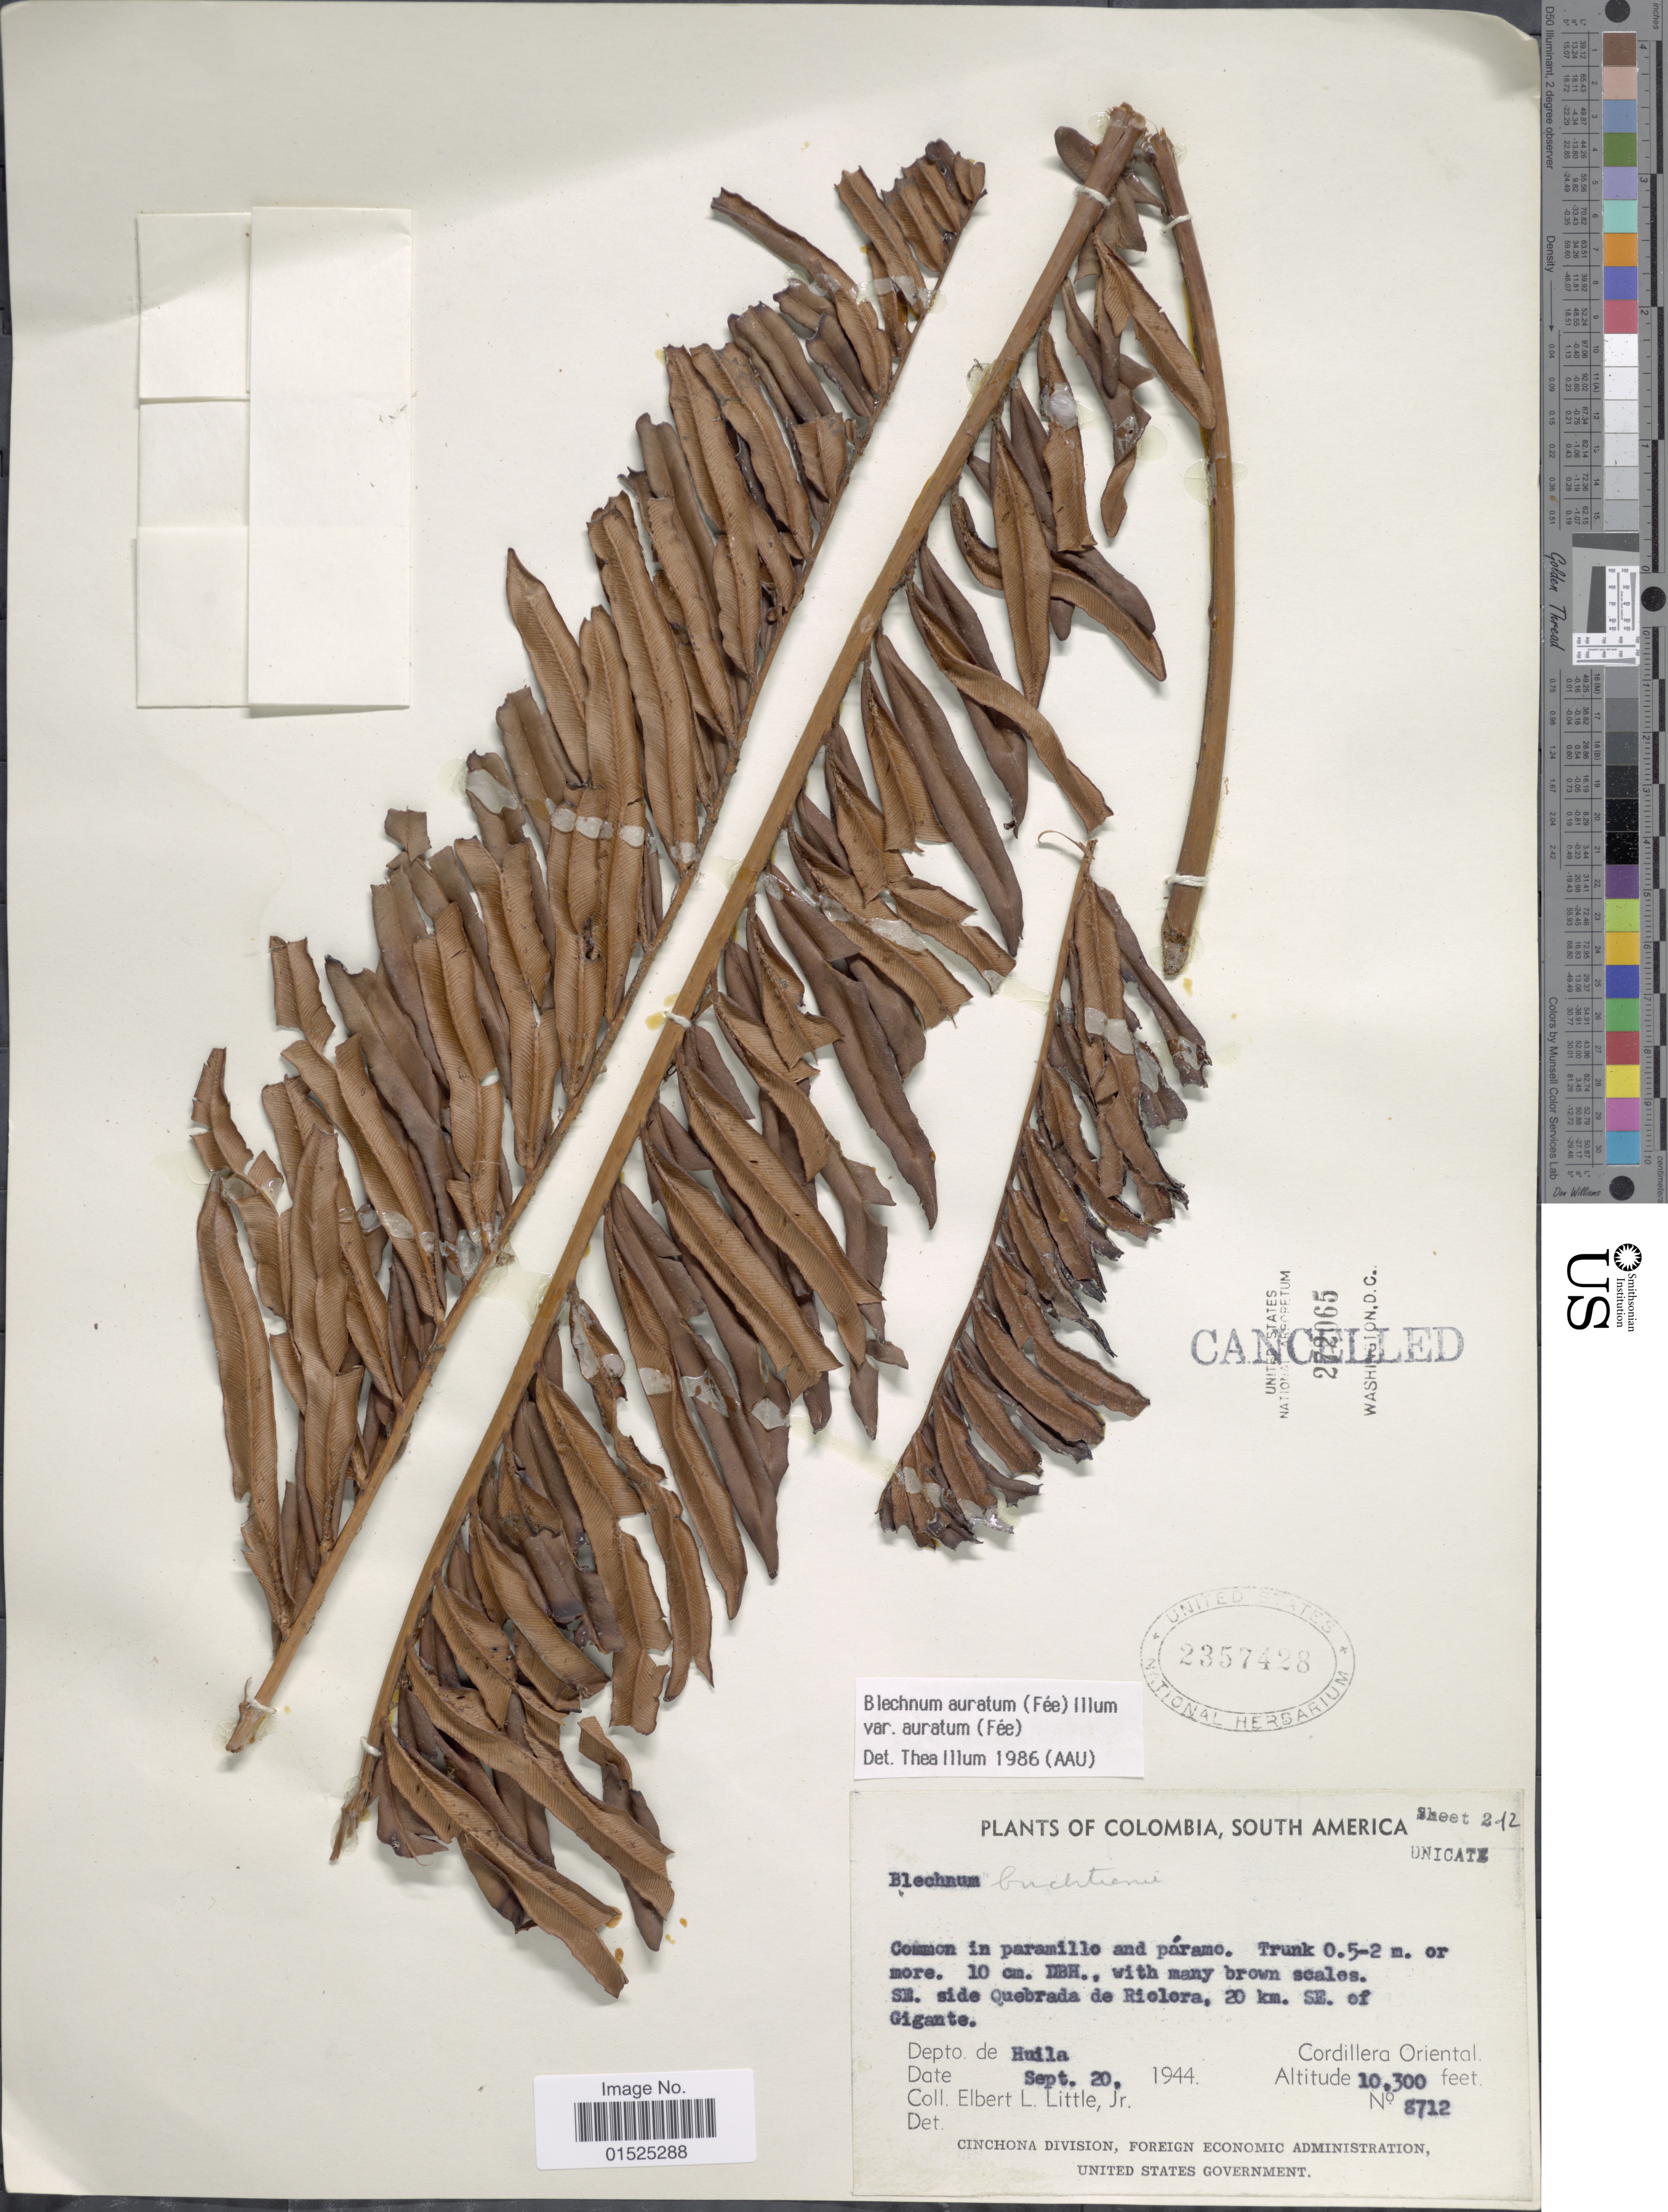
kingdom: Plantae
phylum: Tracheophyta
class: Polypodiopsida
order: Polypodiales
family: Blechnaceae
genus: Blechnum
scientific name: Blechnum auratum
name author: (Fée) R.M. Tryon & Stolze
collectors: E. L. Little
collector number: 8712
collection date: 1944-09-20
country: Colombia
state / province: Huila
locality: South America, common in paramillo and paramo, SE. side Quebrada de Riolora, 20 km. SE. of Gigante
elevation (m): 3139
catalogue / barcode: US 2357428